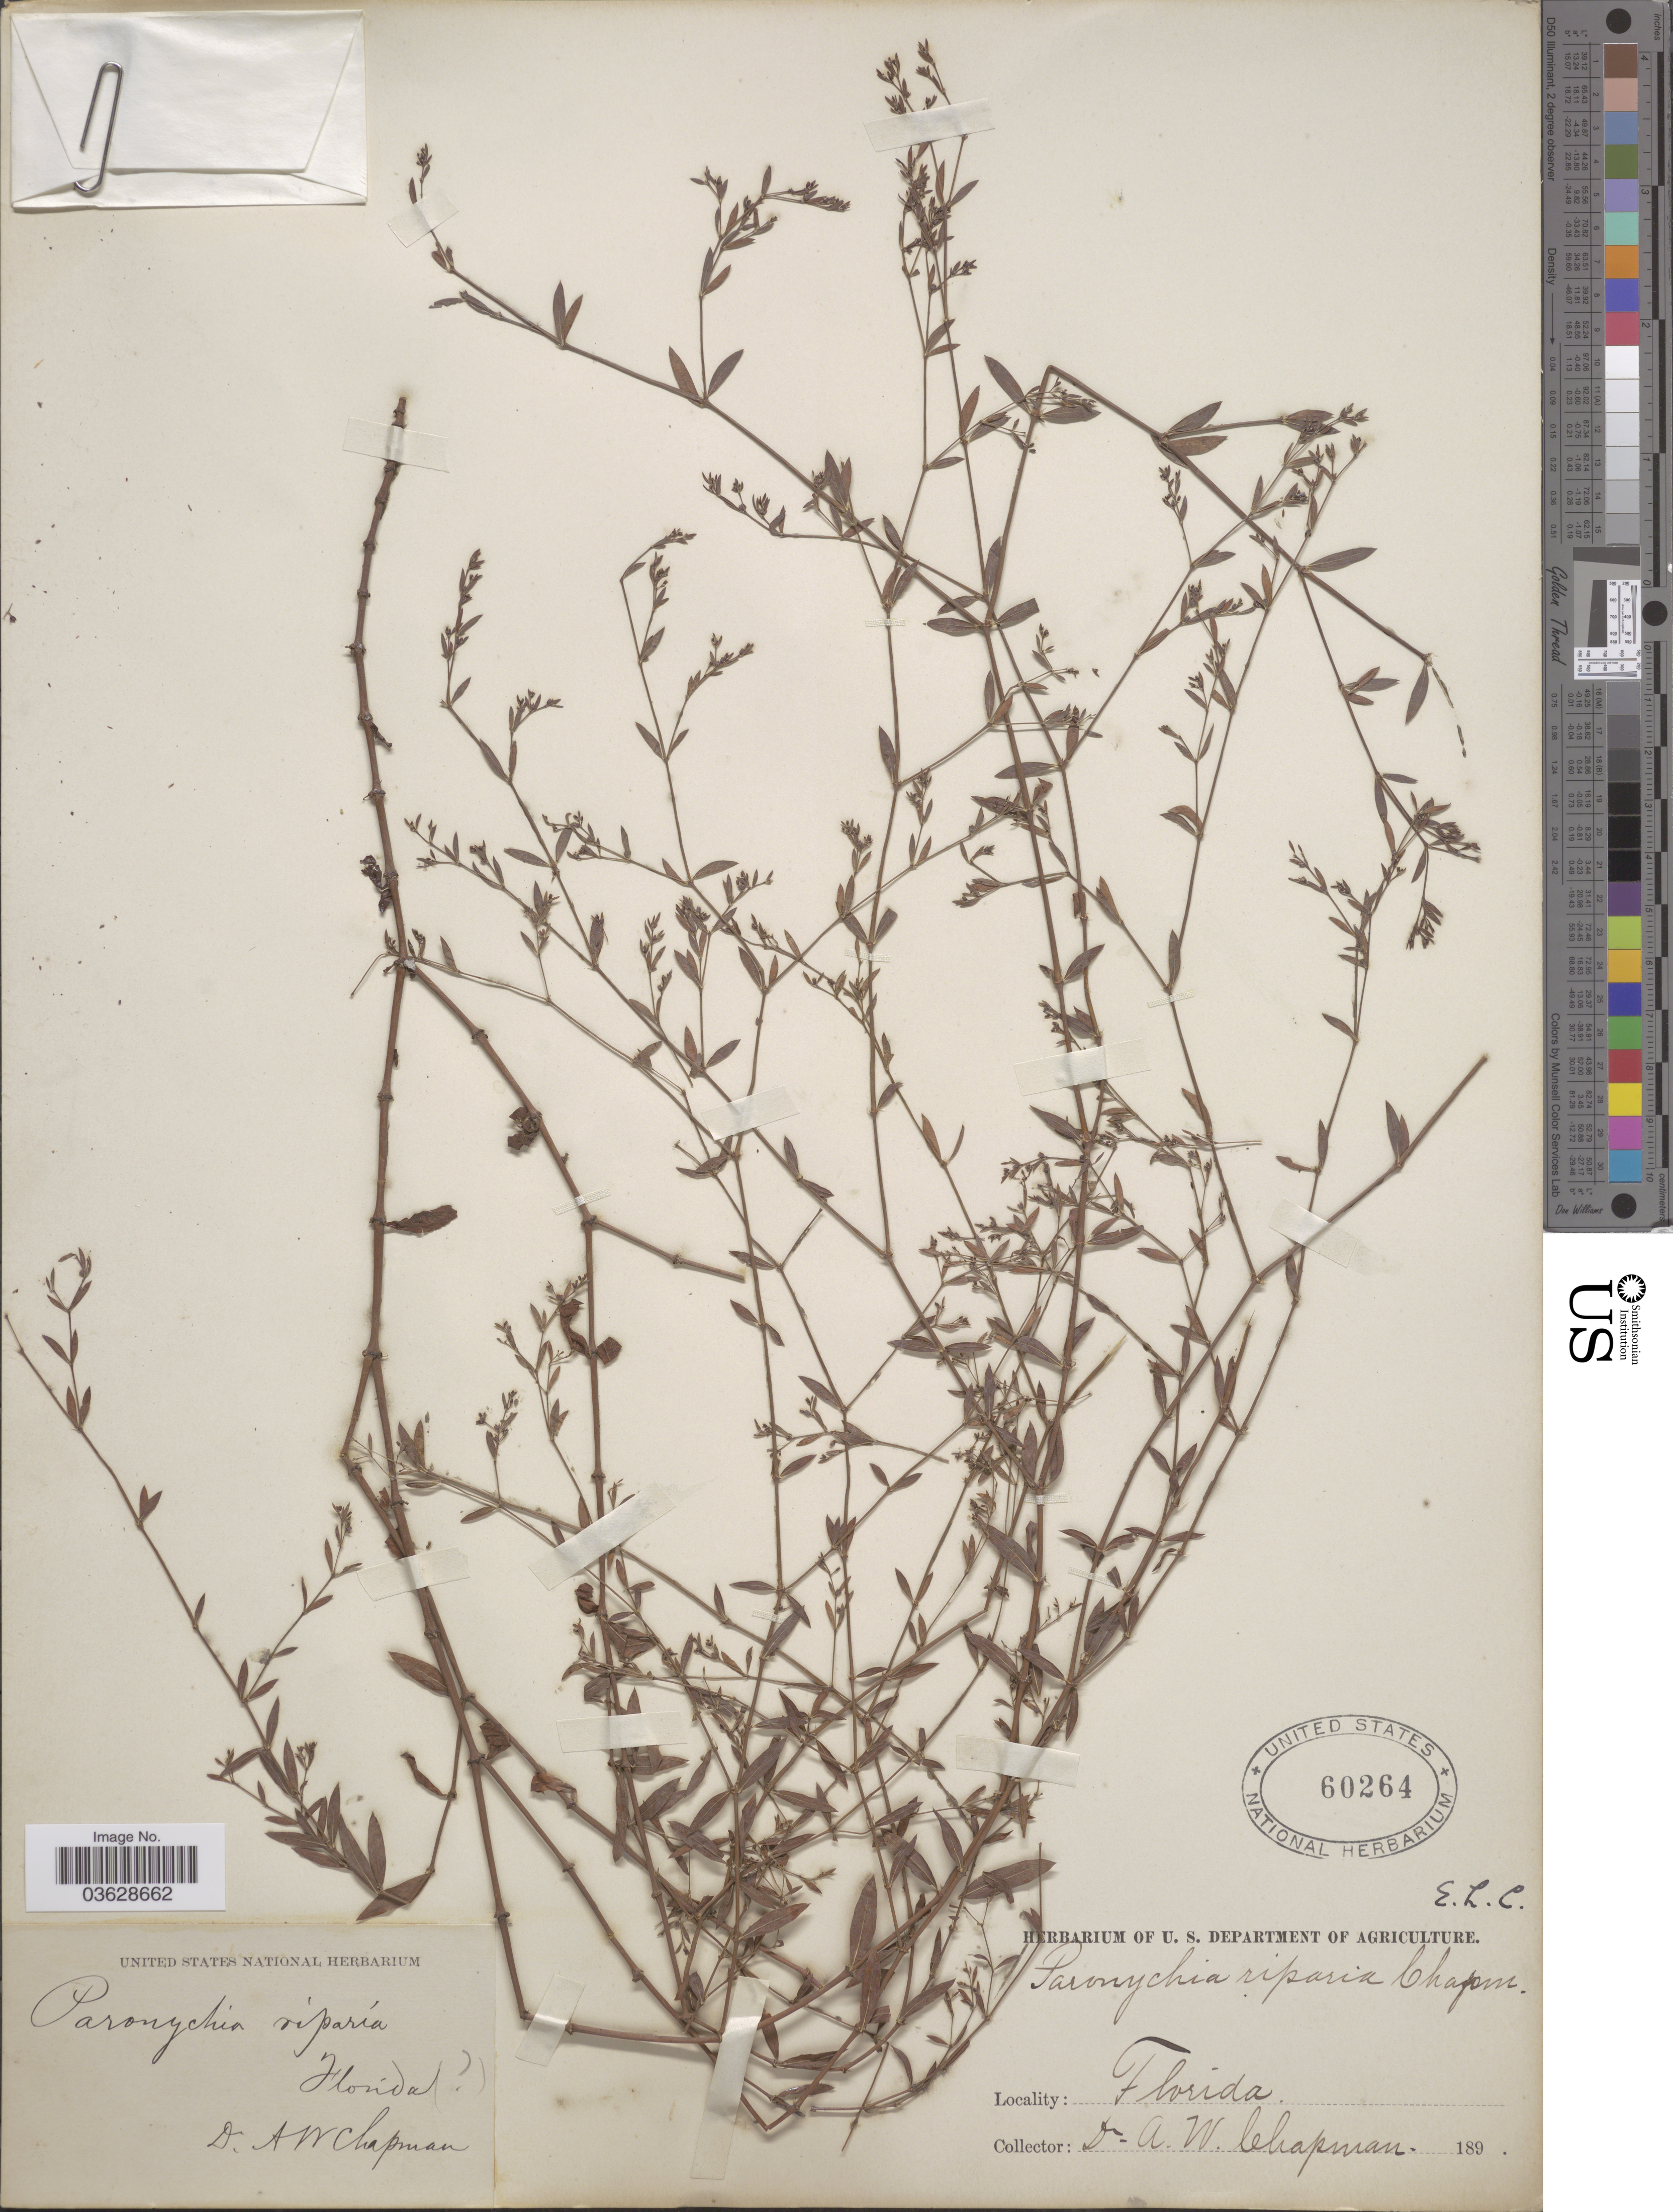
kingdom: Plantae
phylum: Tracheophyta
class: Magnoliopsida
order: Caryophyllales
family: Caryophyllaceae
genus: Paronychia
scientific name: Paronychia baldwinii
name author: (A. Gray & Torr.) Fenzl ex Walp.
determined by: Strong, Mark T., (BOT), Smithsonian Institution - National Museum of Natural History (UNITED STATES)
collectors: A. W. Chapman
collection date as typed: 189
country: United States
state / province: Florida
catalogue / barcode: US 60264